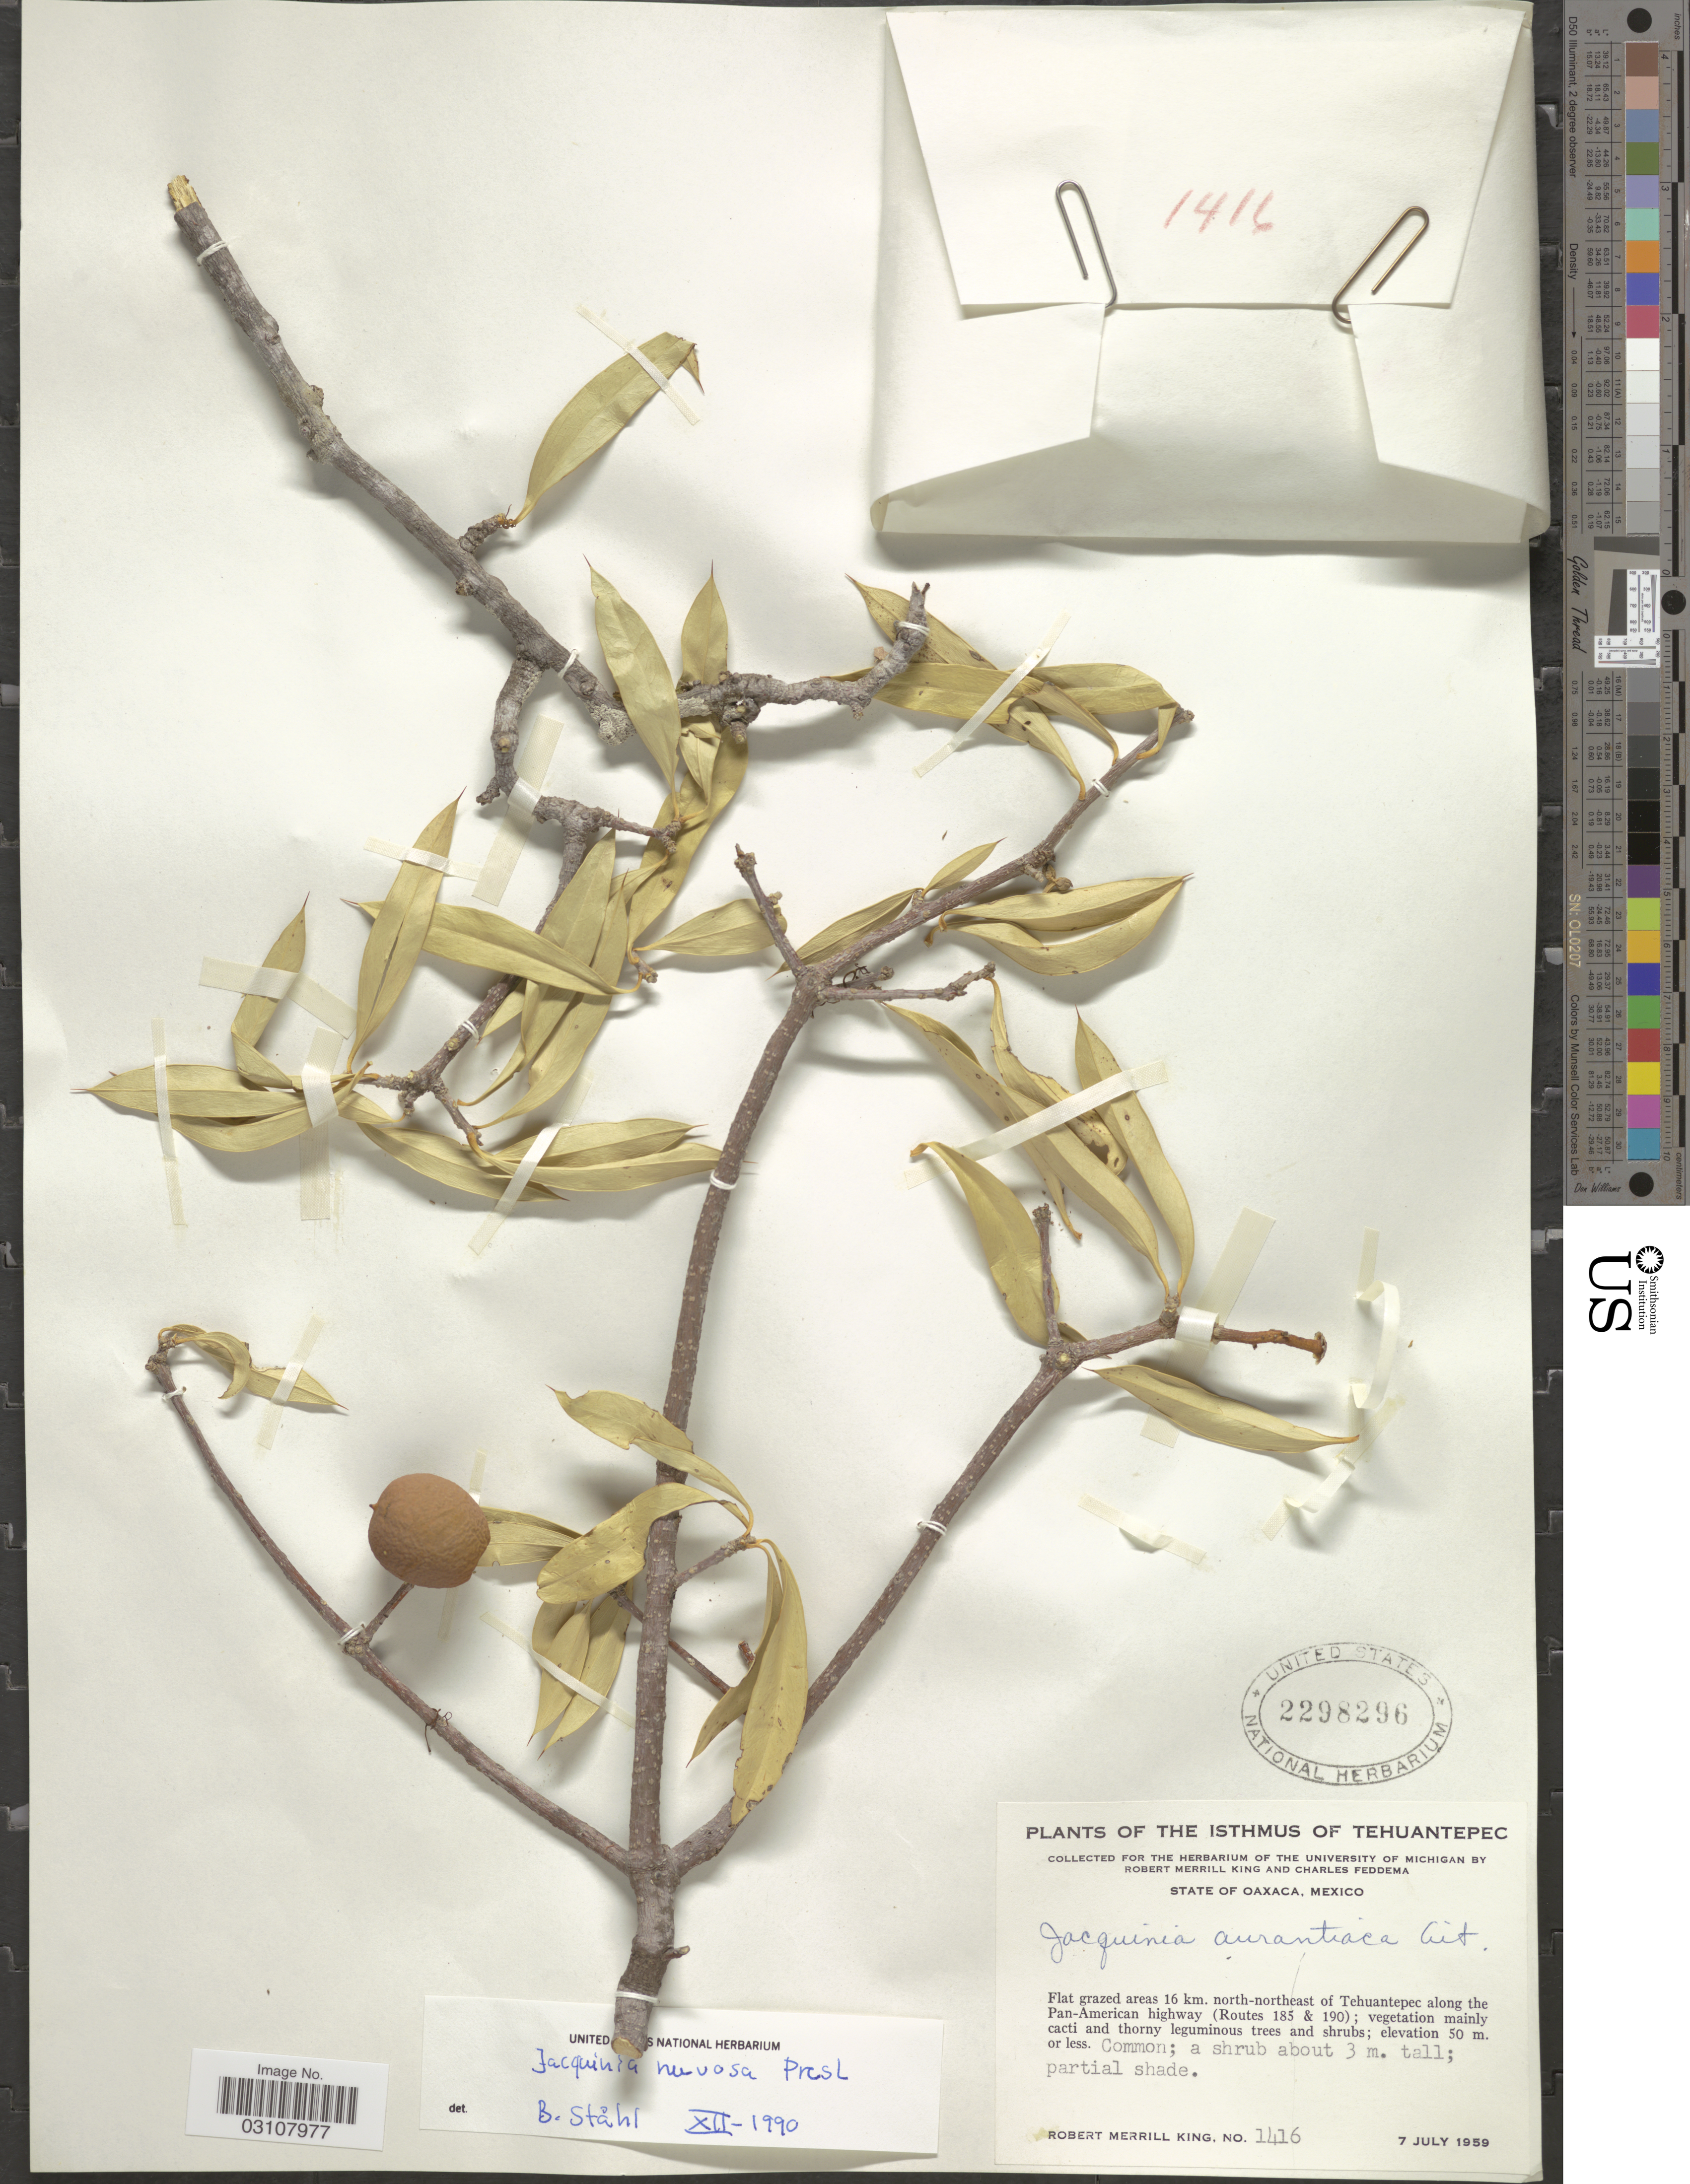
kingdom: Plantae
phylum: Tracheophyta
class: Magnoliopsida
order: Ericales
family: Primulaceae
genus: Jacquinia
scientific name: Jacquinia nervosa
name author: C. Presl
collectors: R. M. King & C. Feddema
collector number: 1416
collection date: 1959-07-07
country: Mexico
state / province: Oaxaca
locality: Tehuantepec. 16 km. north-northeast of Tehuantepec along the Pan-American highway (Routes 185 & 190).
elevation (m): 50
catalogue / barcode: US 2298296